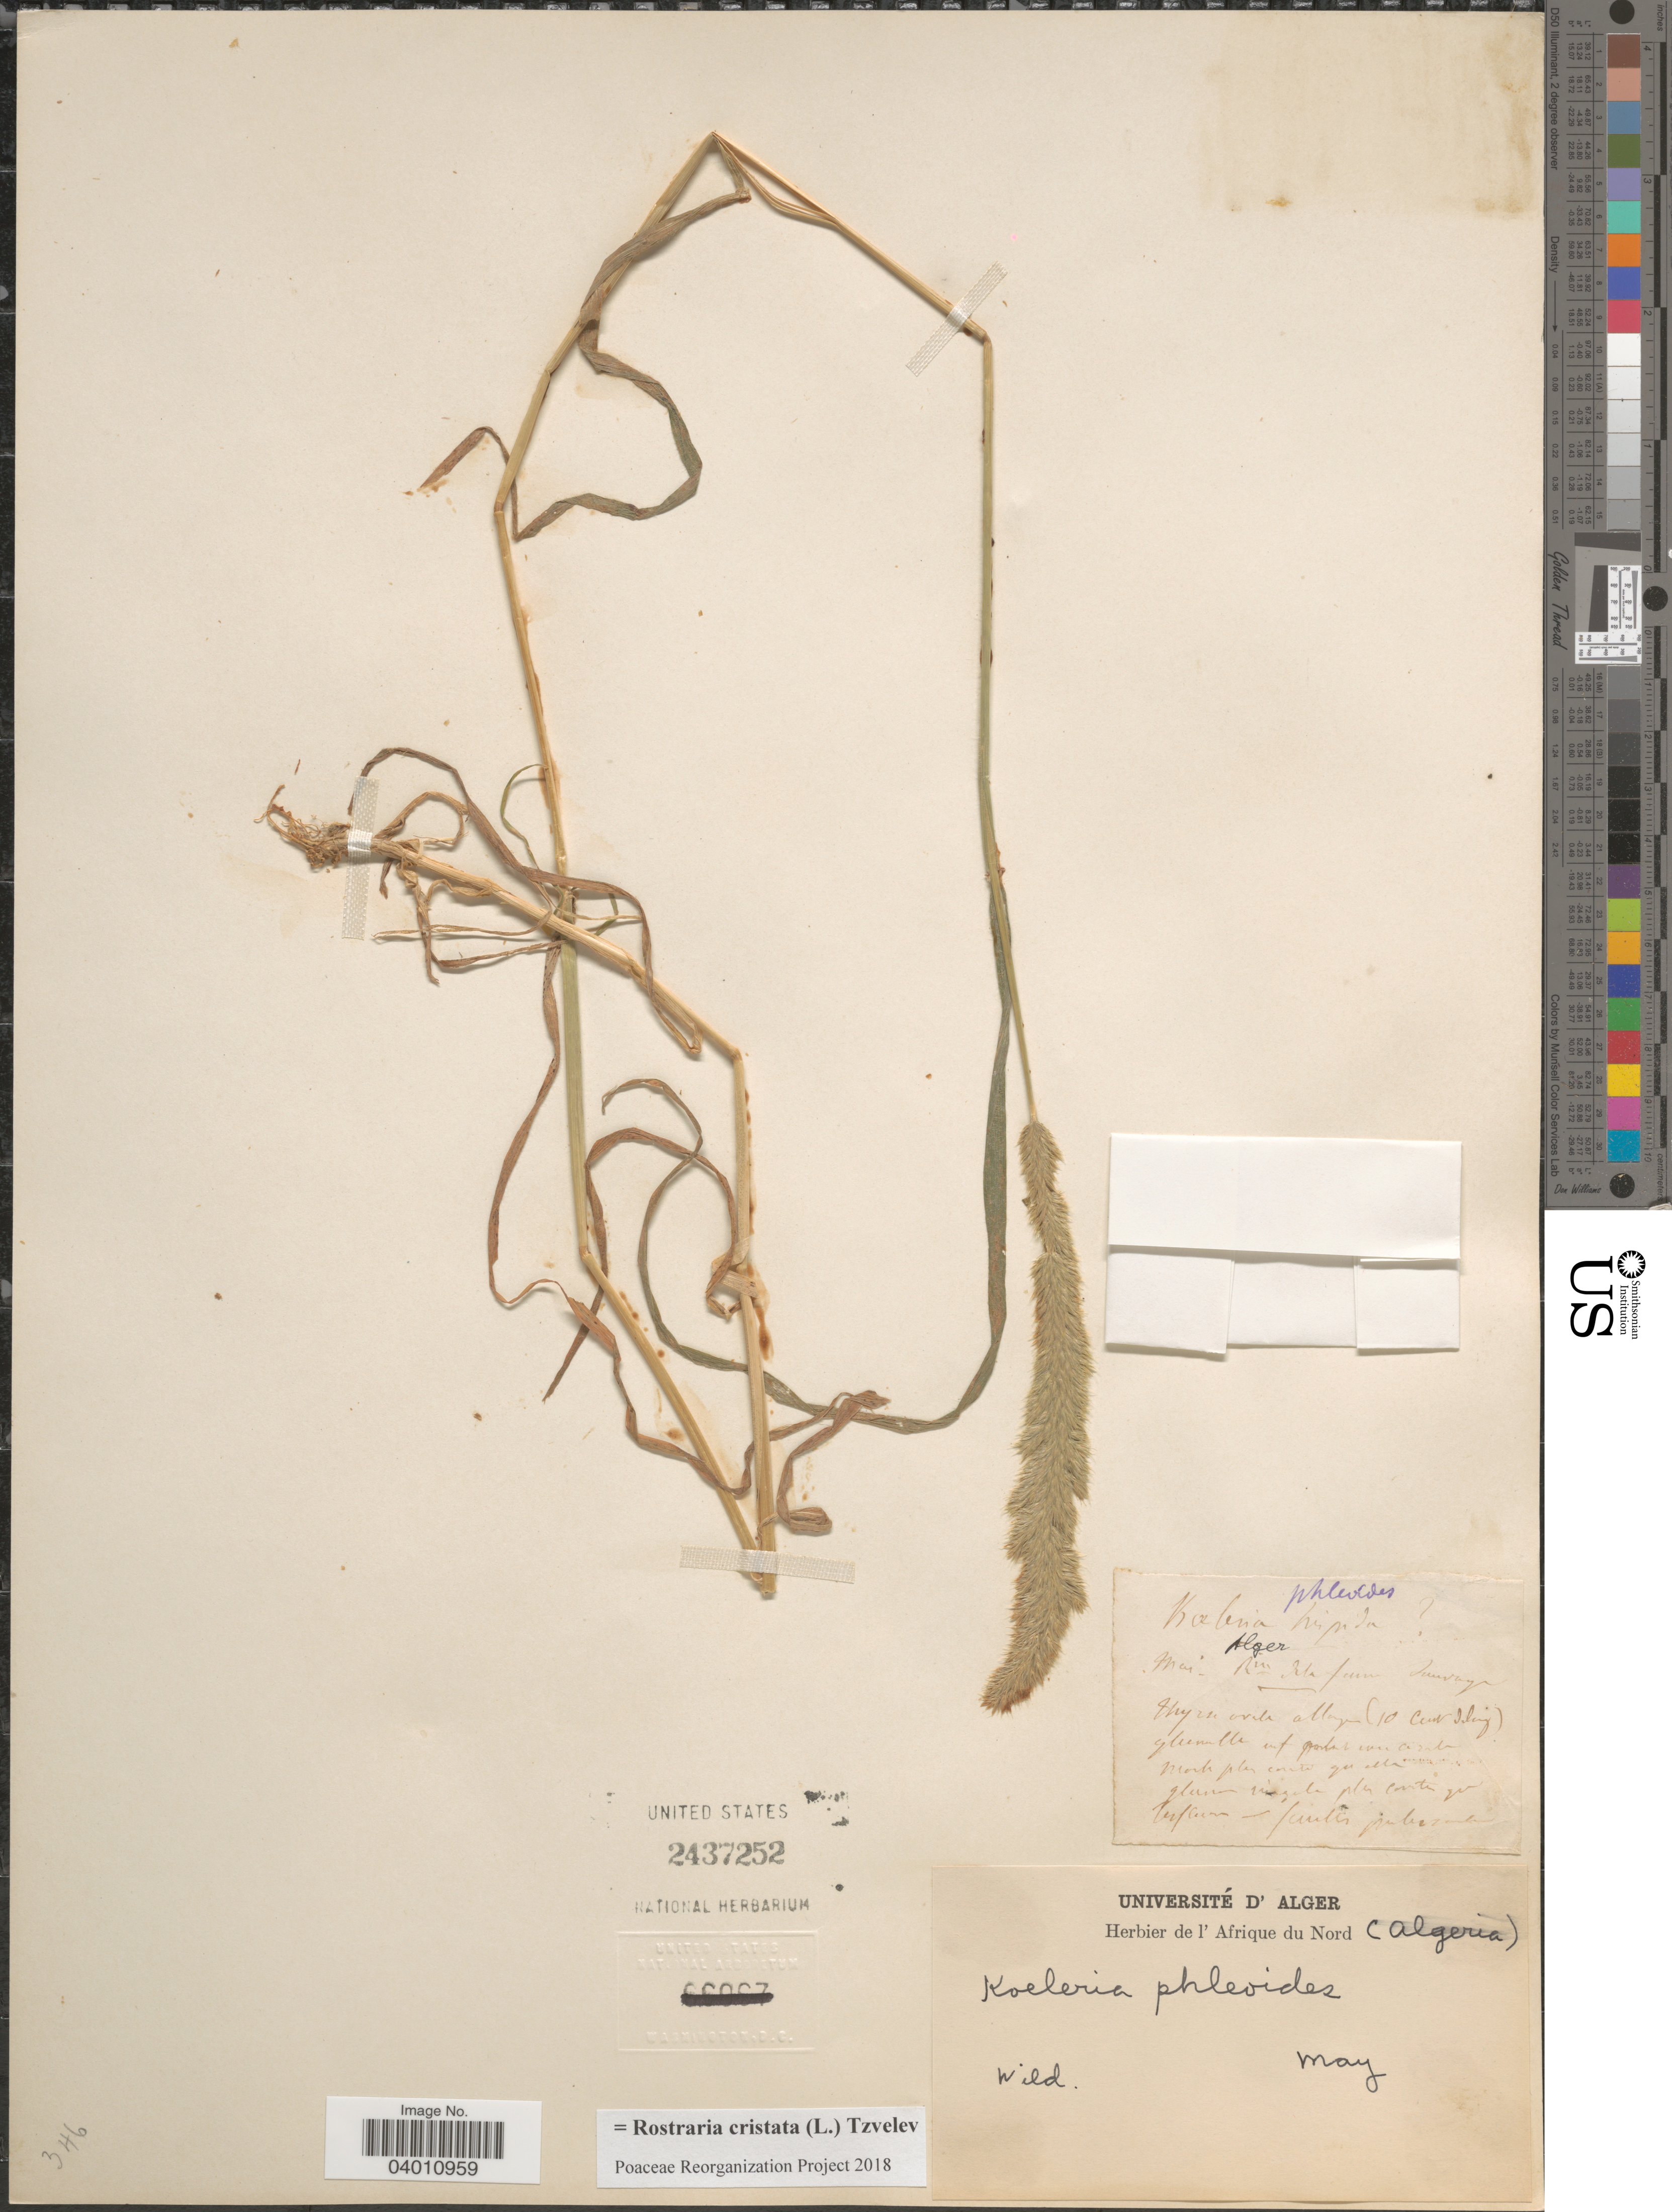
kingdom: Plantae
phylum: Tracheophyta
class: Liliopsida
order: Poales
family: Poaceae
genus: Rostraria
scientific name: Rostraria cristata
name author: (L.) Tzvelev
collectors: ex herb. de l'Afrique du Nord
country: Algeria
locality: Algeria. [illegible text].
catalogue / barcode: US 2437252